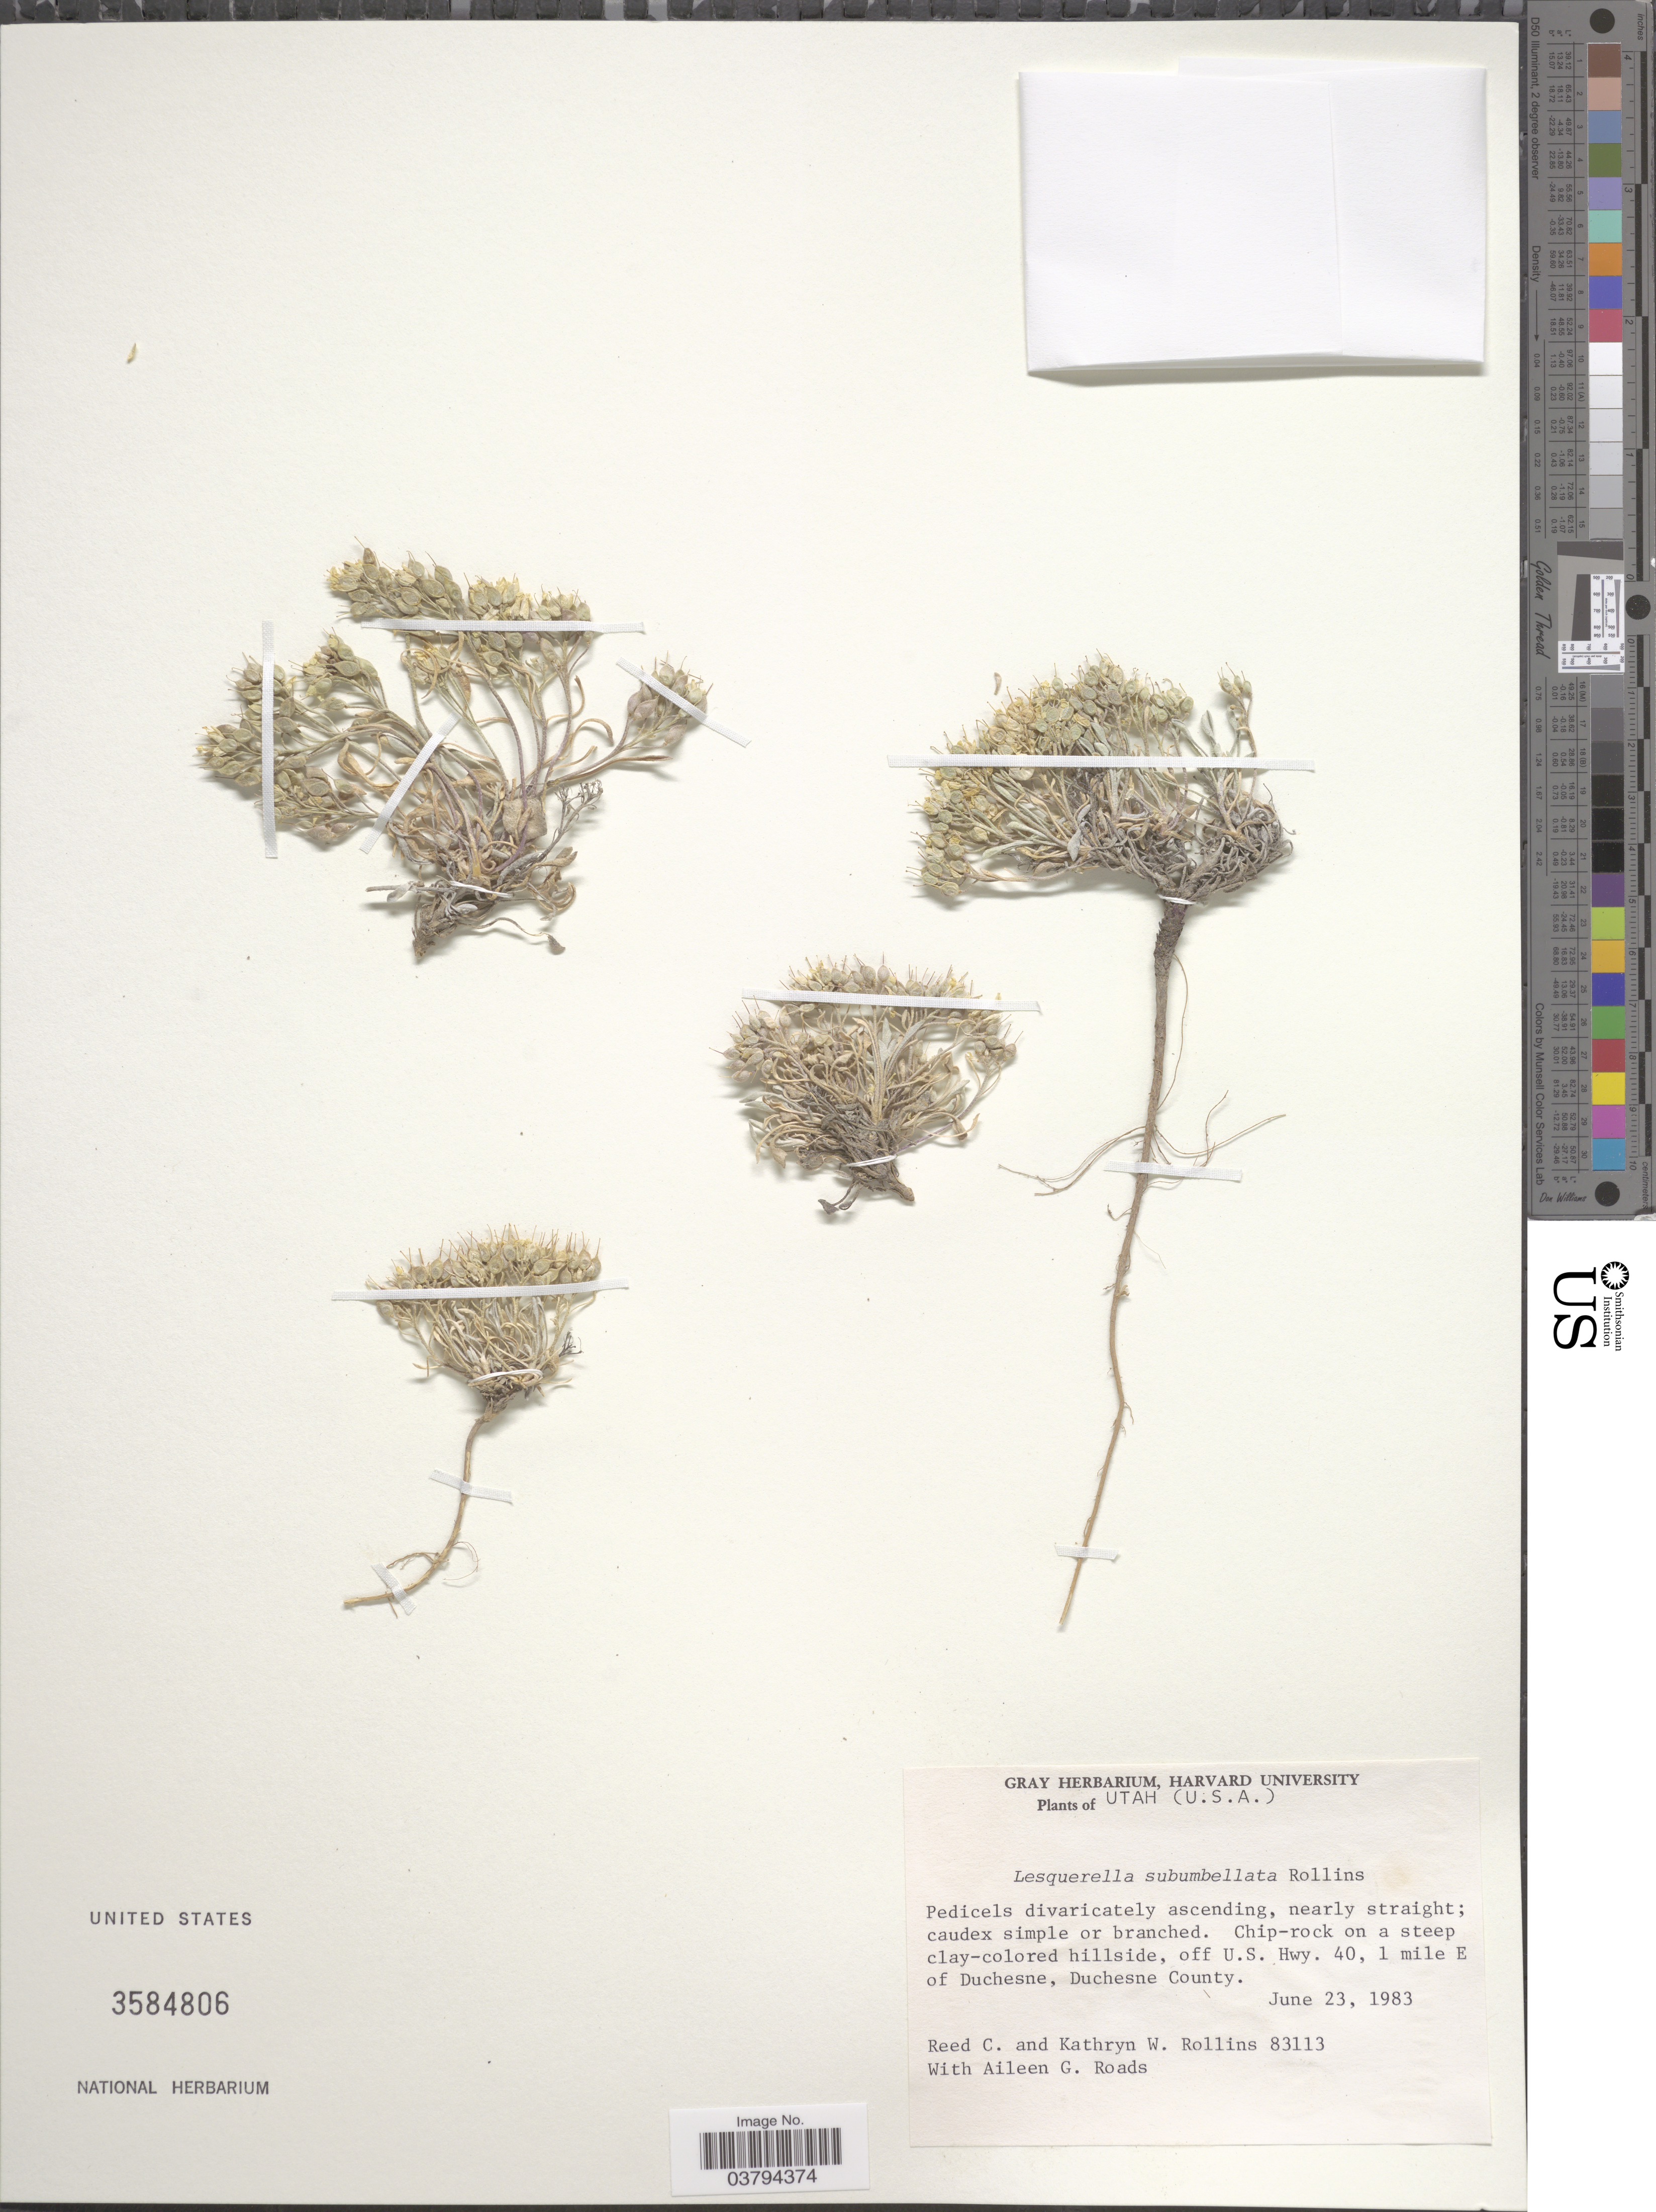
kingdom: Plantae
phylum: Tracheophyta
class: Magnoliopsida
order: Brassicales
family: Brassicaceae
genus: Lesquerella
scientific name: Lesquerella subumbellata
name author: Rollins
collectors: R. C. Rollins, K. W. Rollins & A. Roads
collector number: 83113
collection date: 1983-06-23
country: United States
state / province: Utah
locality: Chip-rock on a steep clay-colored hillside, off U.S. Hwy. 40, 1 mile E of Duchesne, Duchesne County.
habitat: chip rock on a steep clay colored hillside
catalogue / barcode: US 3584806